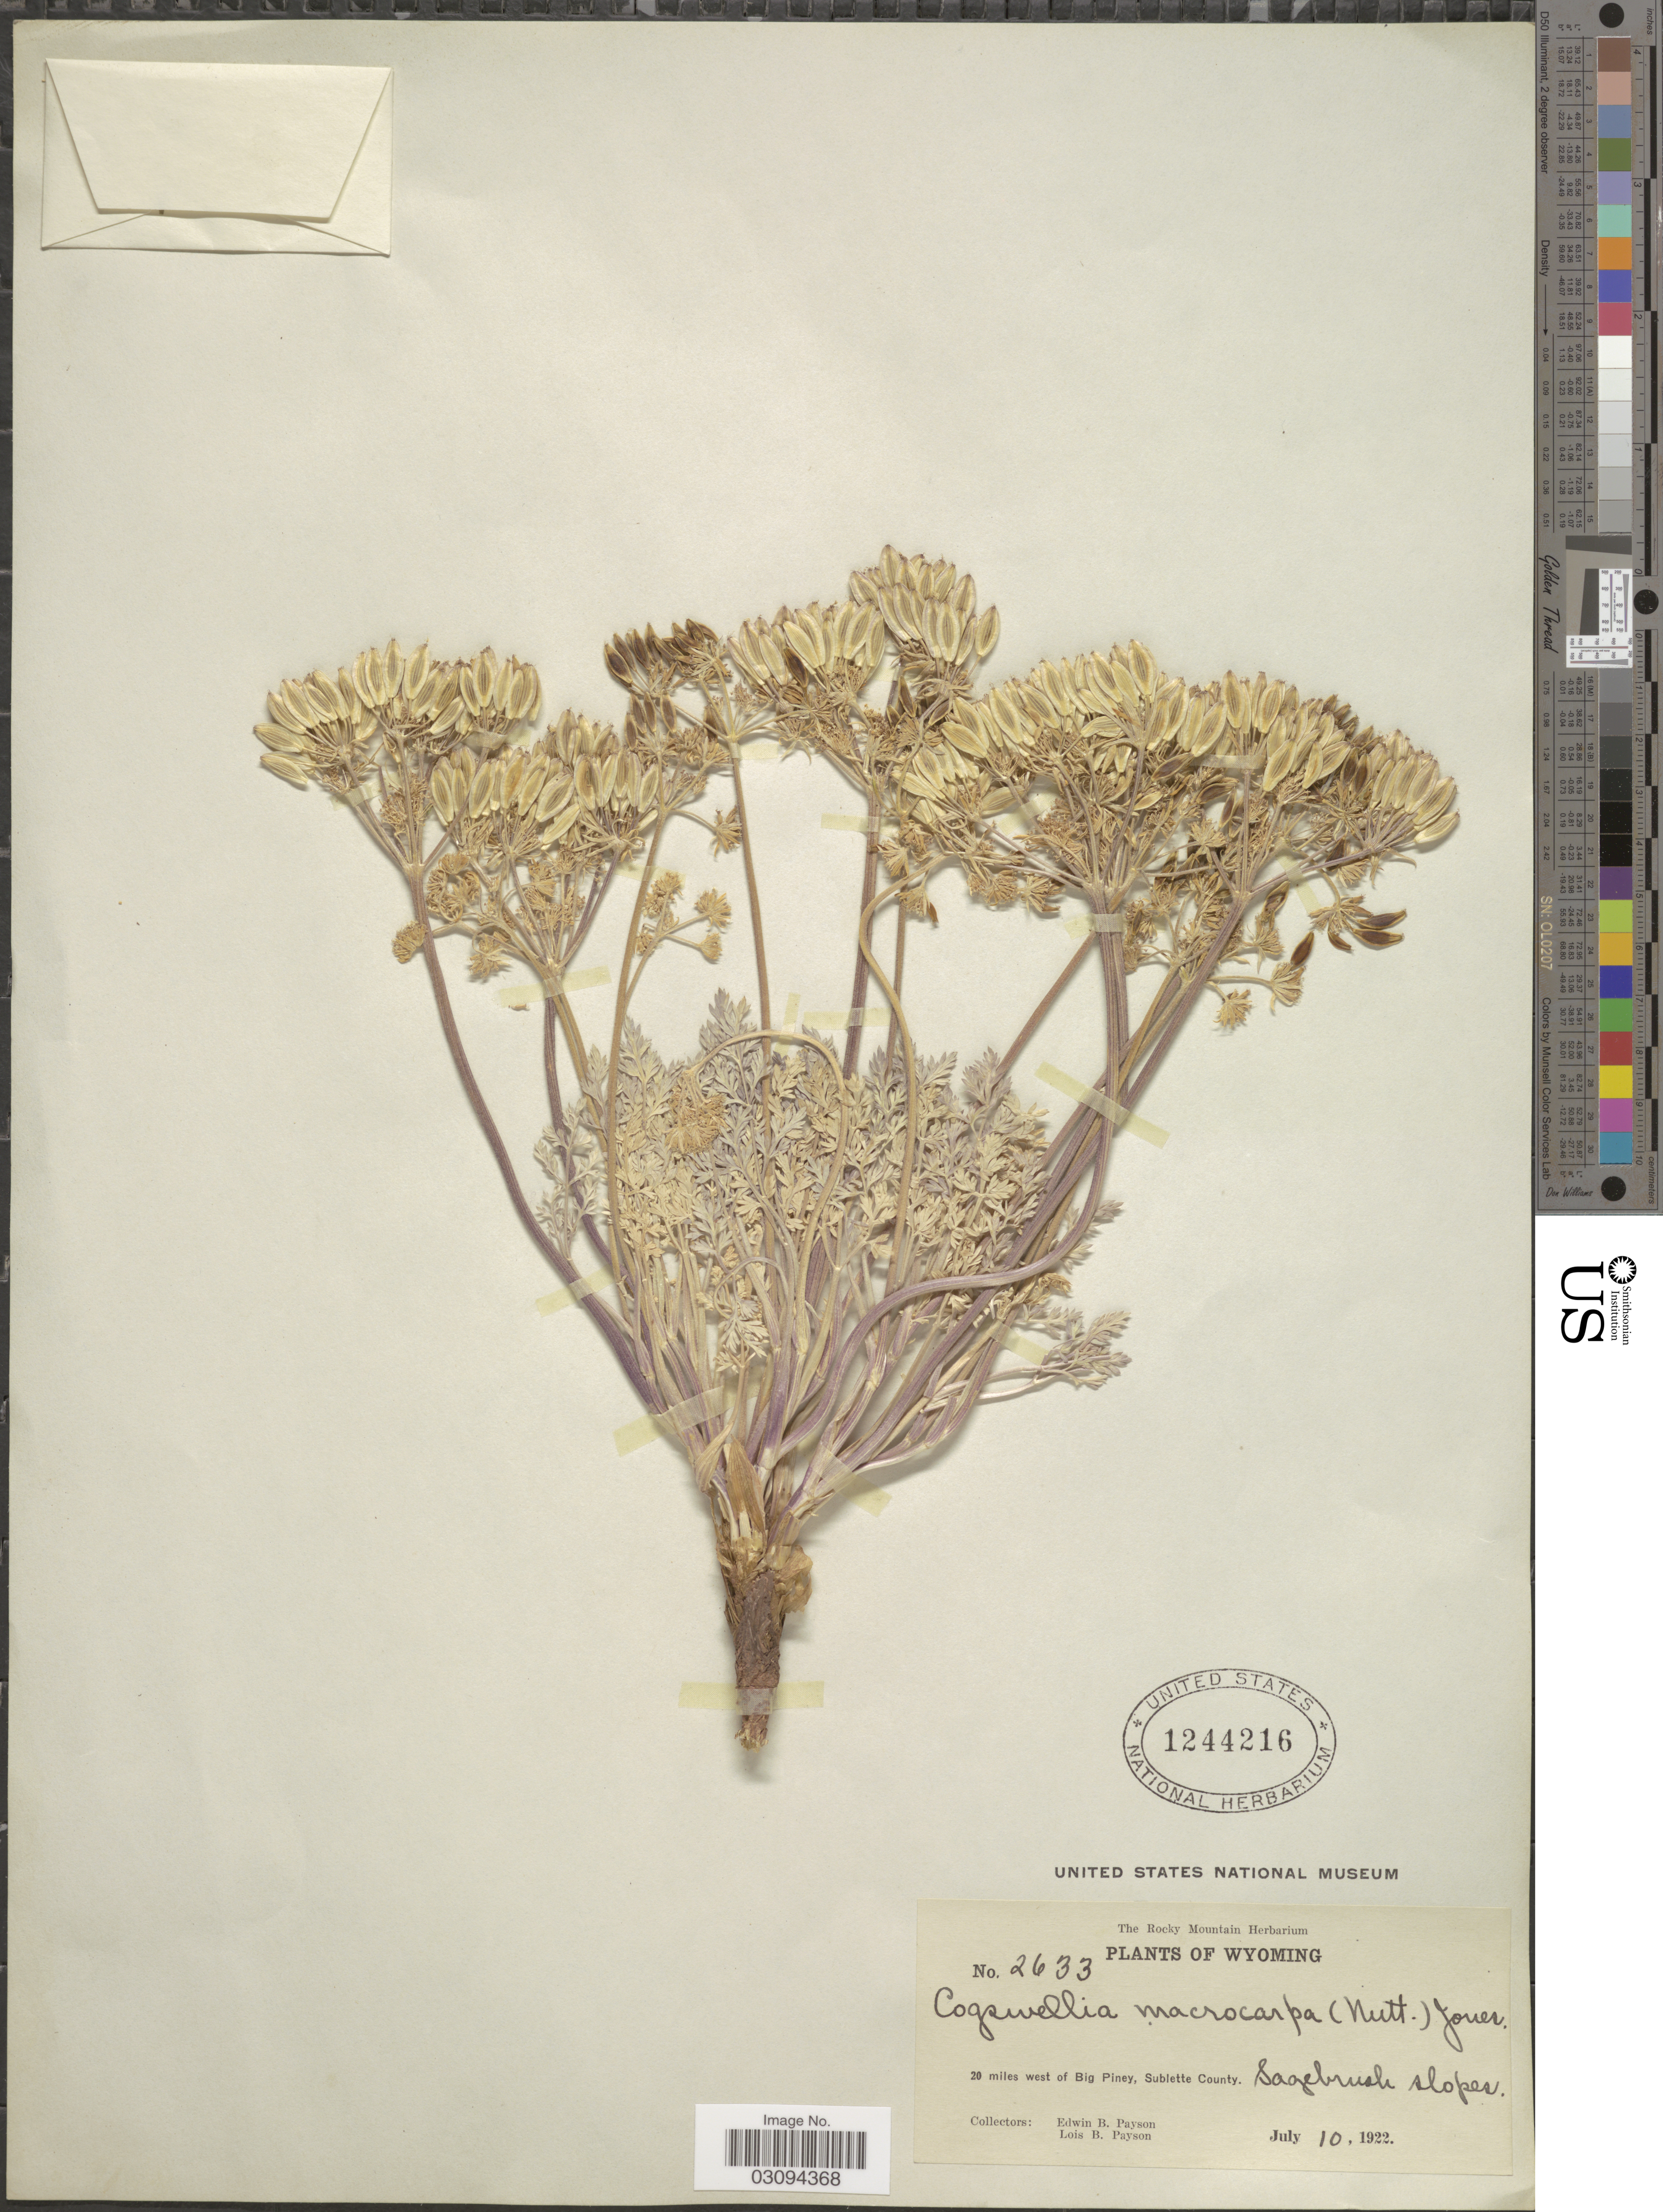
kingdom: Plantae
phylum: Tracheophyta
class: Magnoliopsida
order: Apiales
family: Apiaceae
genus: Lomatium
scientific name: Lomatium macrocarpum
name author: (Hook. et al.) J.M. Coult. & Rose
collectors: E. B. Payson & L. Payson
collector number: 2633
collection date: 1922-07-10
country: United States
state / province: Wyoming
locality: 20 miles west of Big Piney, Sublette County.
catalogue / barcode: US 1244216